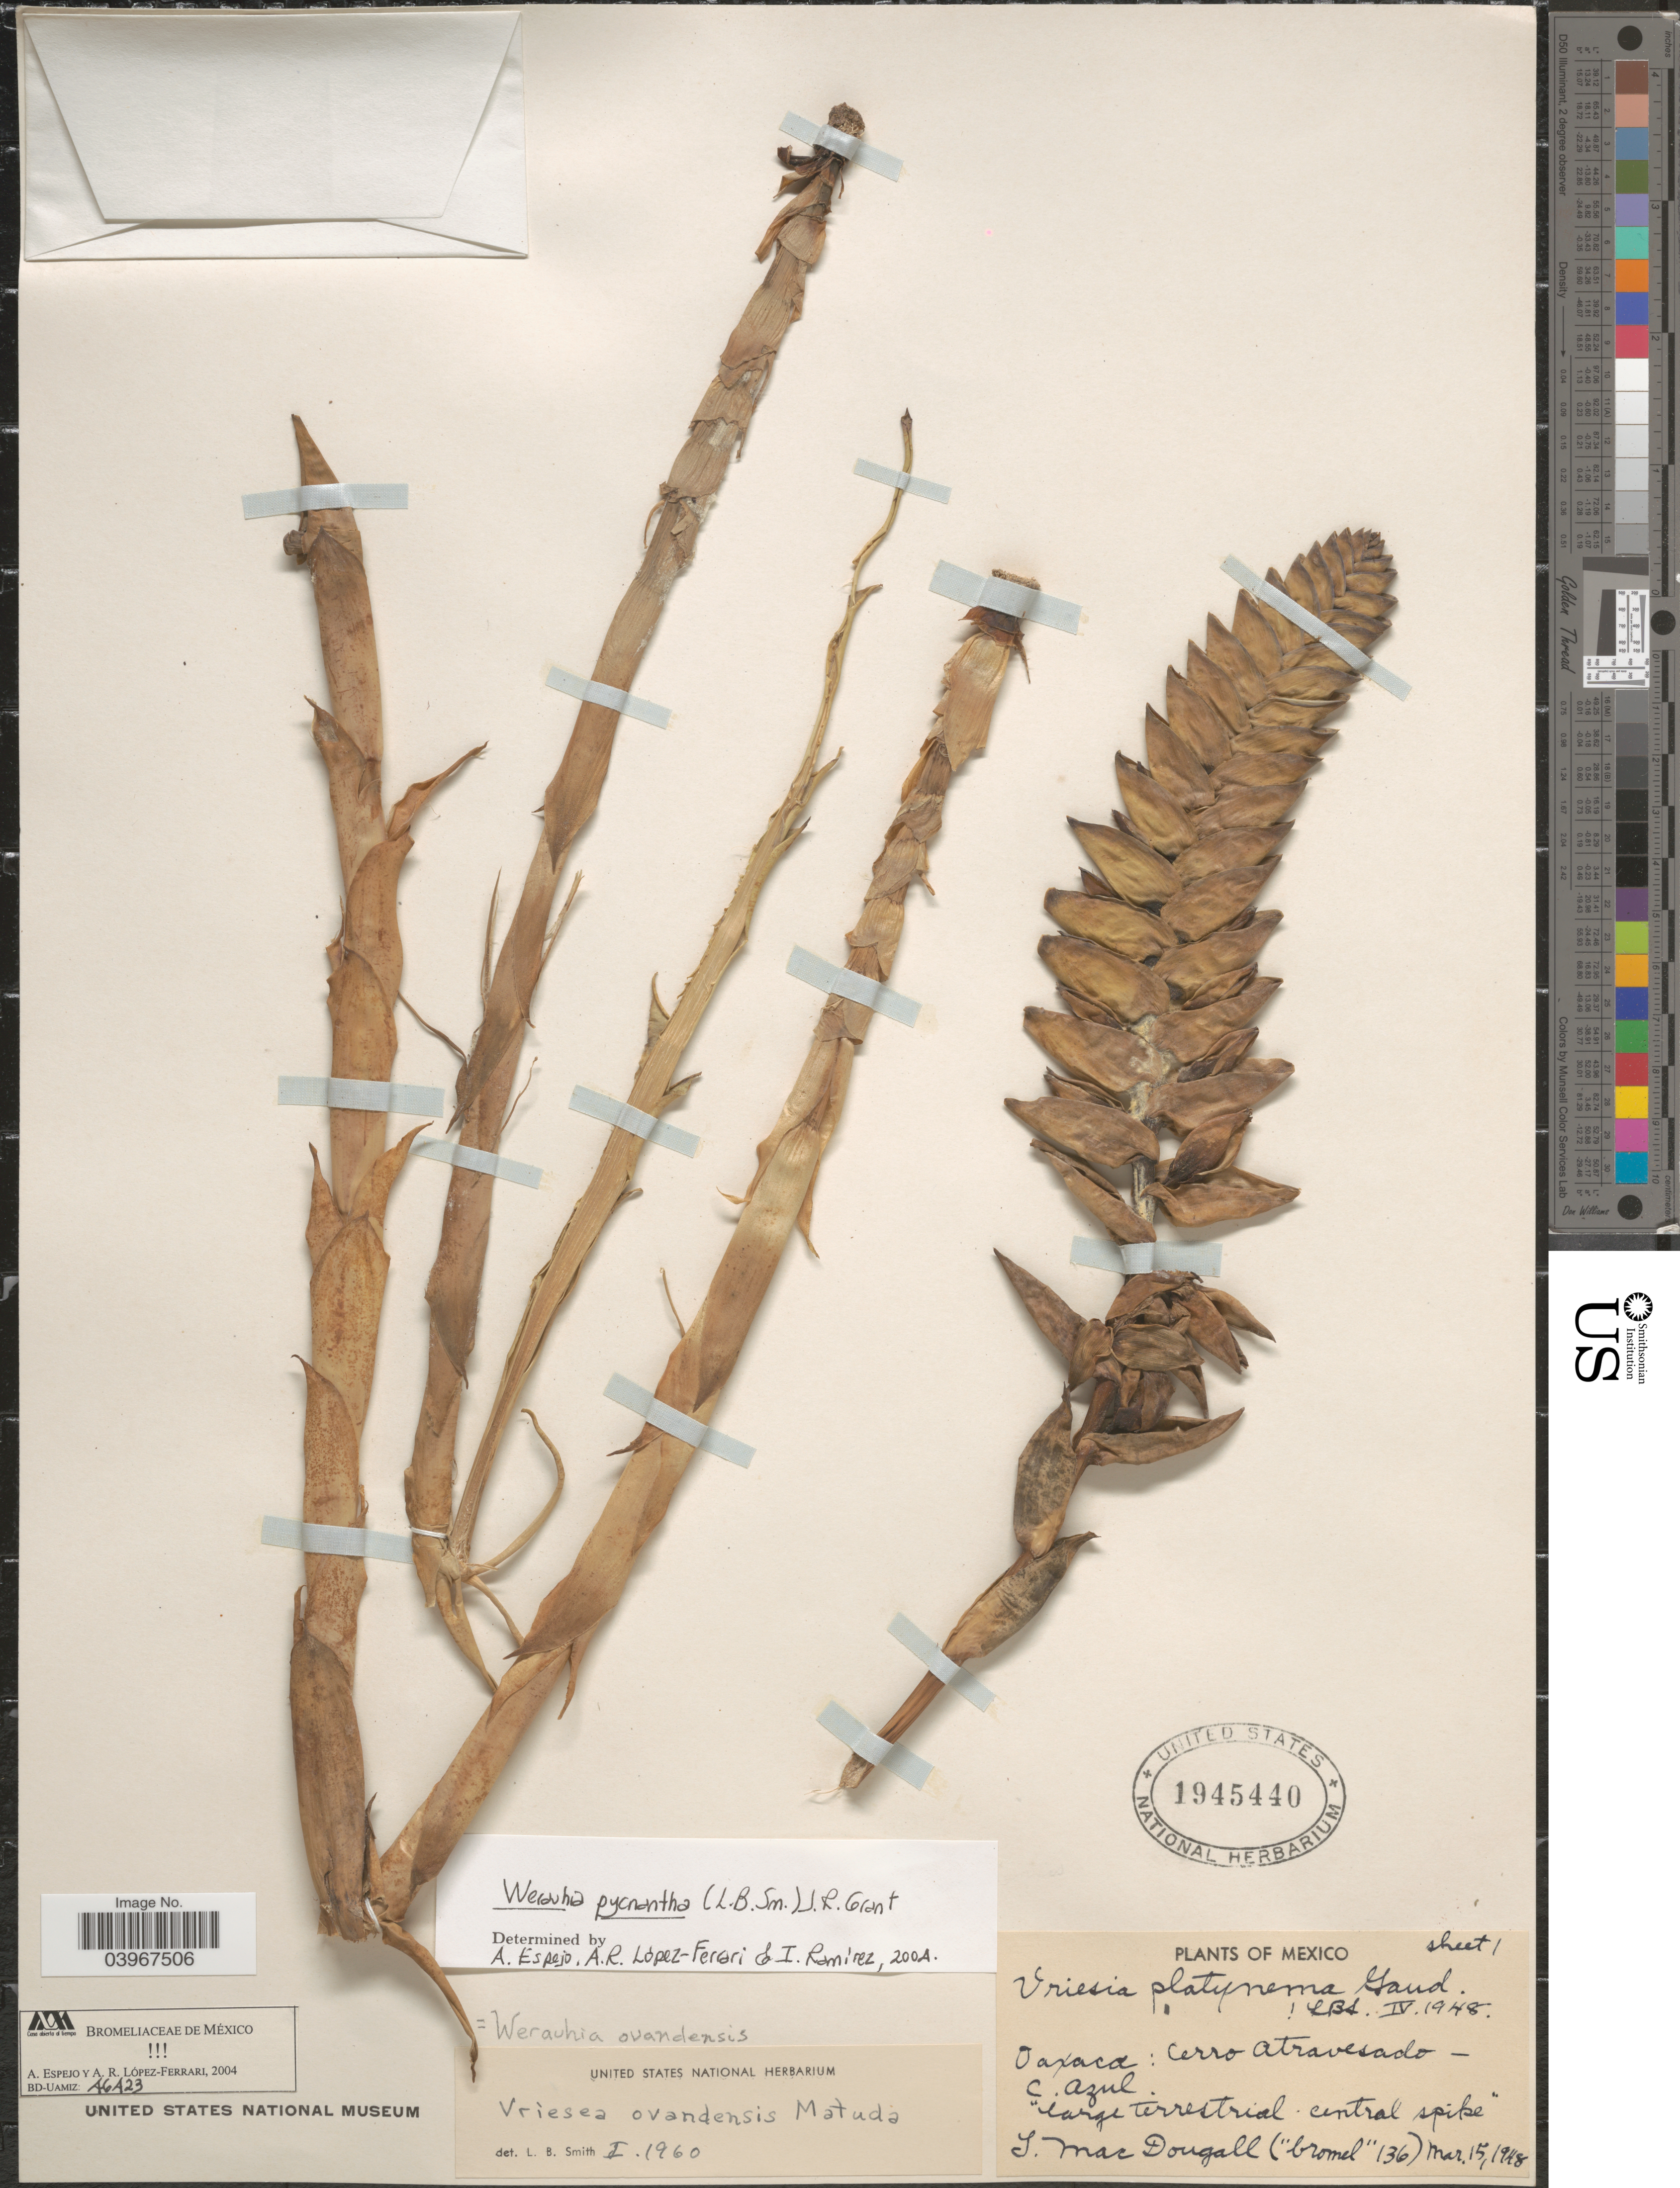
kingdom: Plantae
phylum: Tracheophyta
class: Liliopsida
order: Poales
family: Bromeliaceae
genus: Werauhia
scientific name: Werauhia pycnantha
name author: (L.B. Sm.) J.R. Grant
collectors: T. B. MacDougall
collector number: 'bromel' 136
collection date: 1948-03-15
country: Mexico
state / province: Oaxaca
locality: Cerro Atravesado - C. Azul. "large Terrestrial central spike".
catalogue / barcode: US 1945440